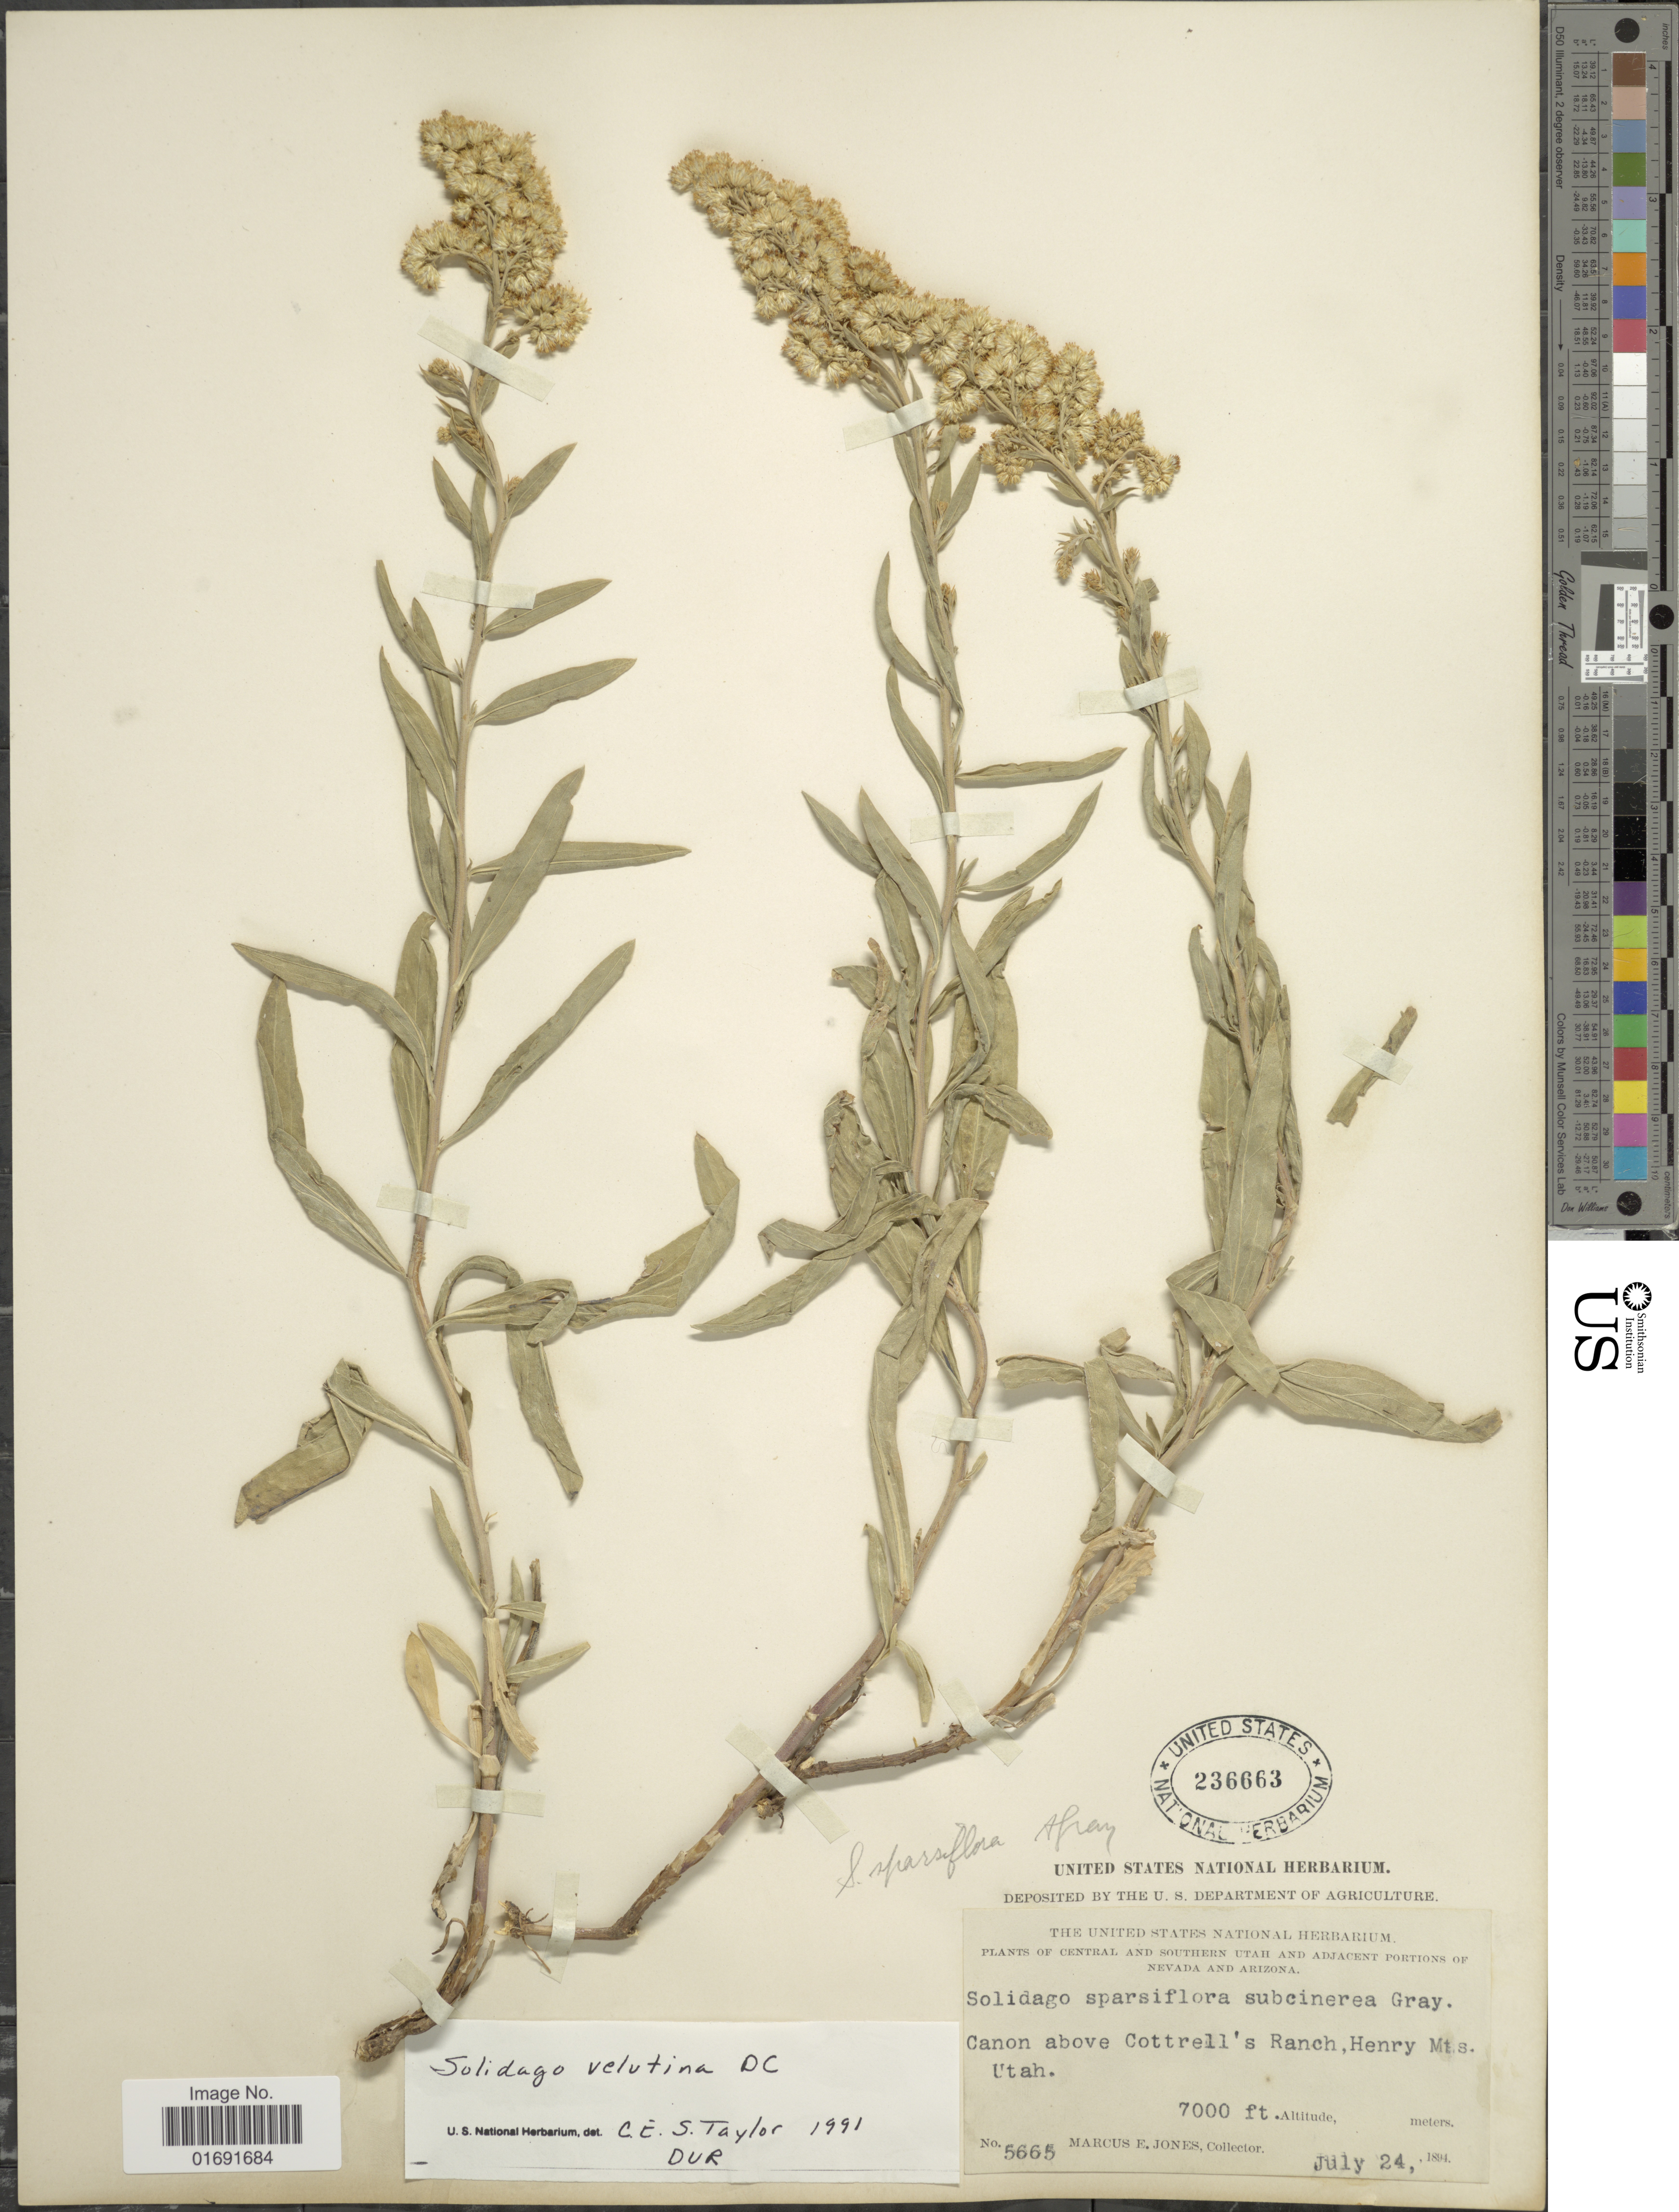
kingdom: Plantae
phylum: Tracheophyta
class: Magnoliopsida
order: Asterales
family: Asteraceae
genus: Solidago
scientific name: Solidago velutina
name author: DC.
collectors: M. E. Jones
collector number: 5665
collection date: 1894-07-24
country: United States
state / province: Utah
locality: Canon above Cottrell's Ranch, Henry Mts.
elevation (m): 2134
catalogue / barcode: US 236663